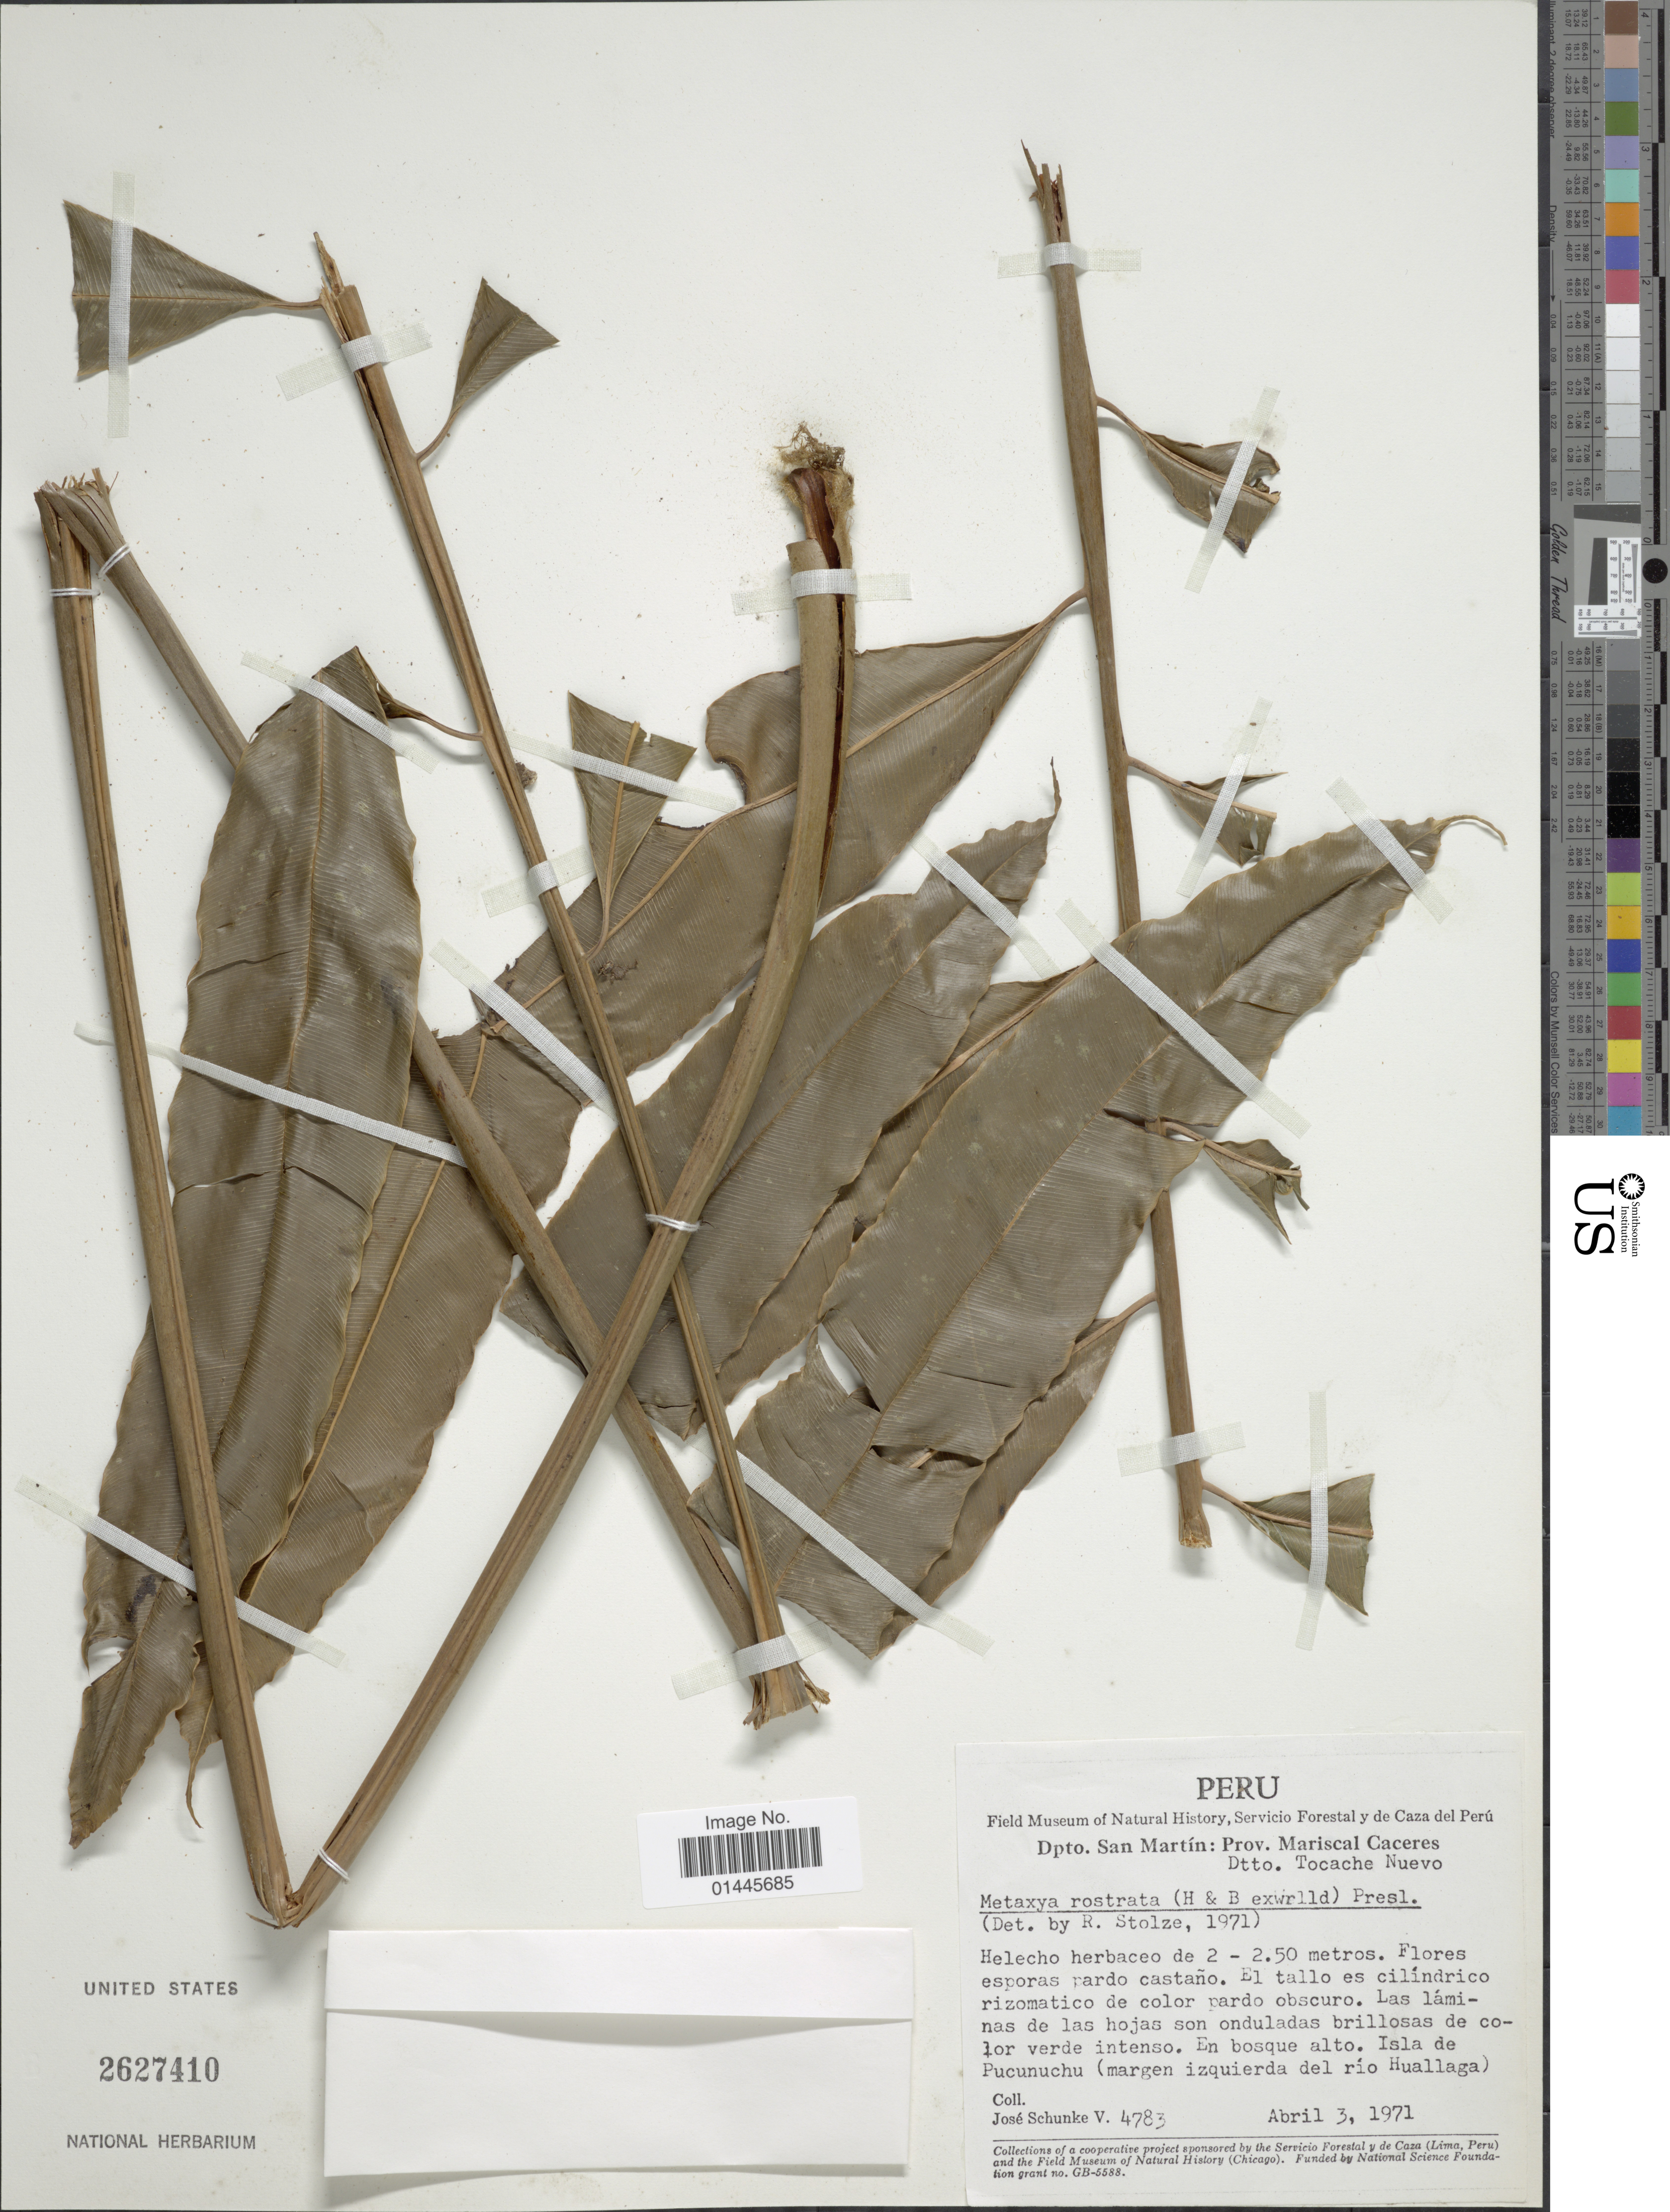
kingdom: Plantae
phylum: Tracheophyta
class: Polypodiopsida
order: Cyatheales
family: Metaxyaceae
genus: Metaxya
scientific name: Metaxya rostrata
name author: (Kunth) C. Presl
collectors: J. Schunke Vigo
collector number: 4783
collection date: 1971-04-03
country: Peru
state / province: San Martín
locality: Prov. Mariscal Caceres, Dtto. Tocache Nuevo, Isla de Pucunuchu (margen izquierda del rio Huallaga).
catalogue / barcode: US 2627410